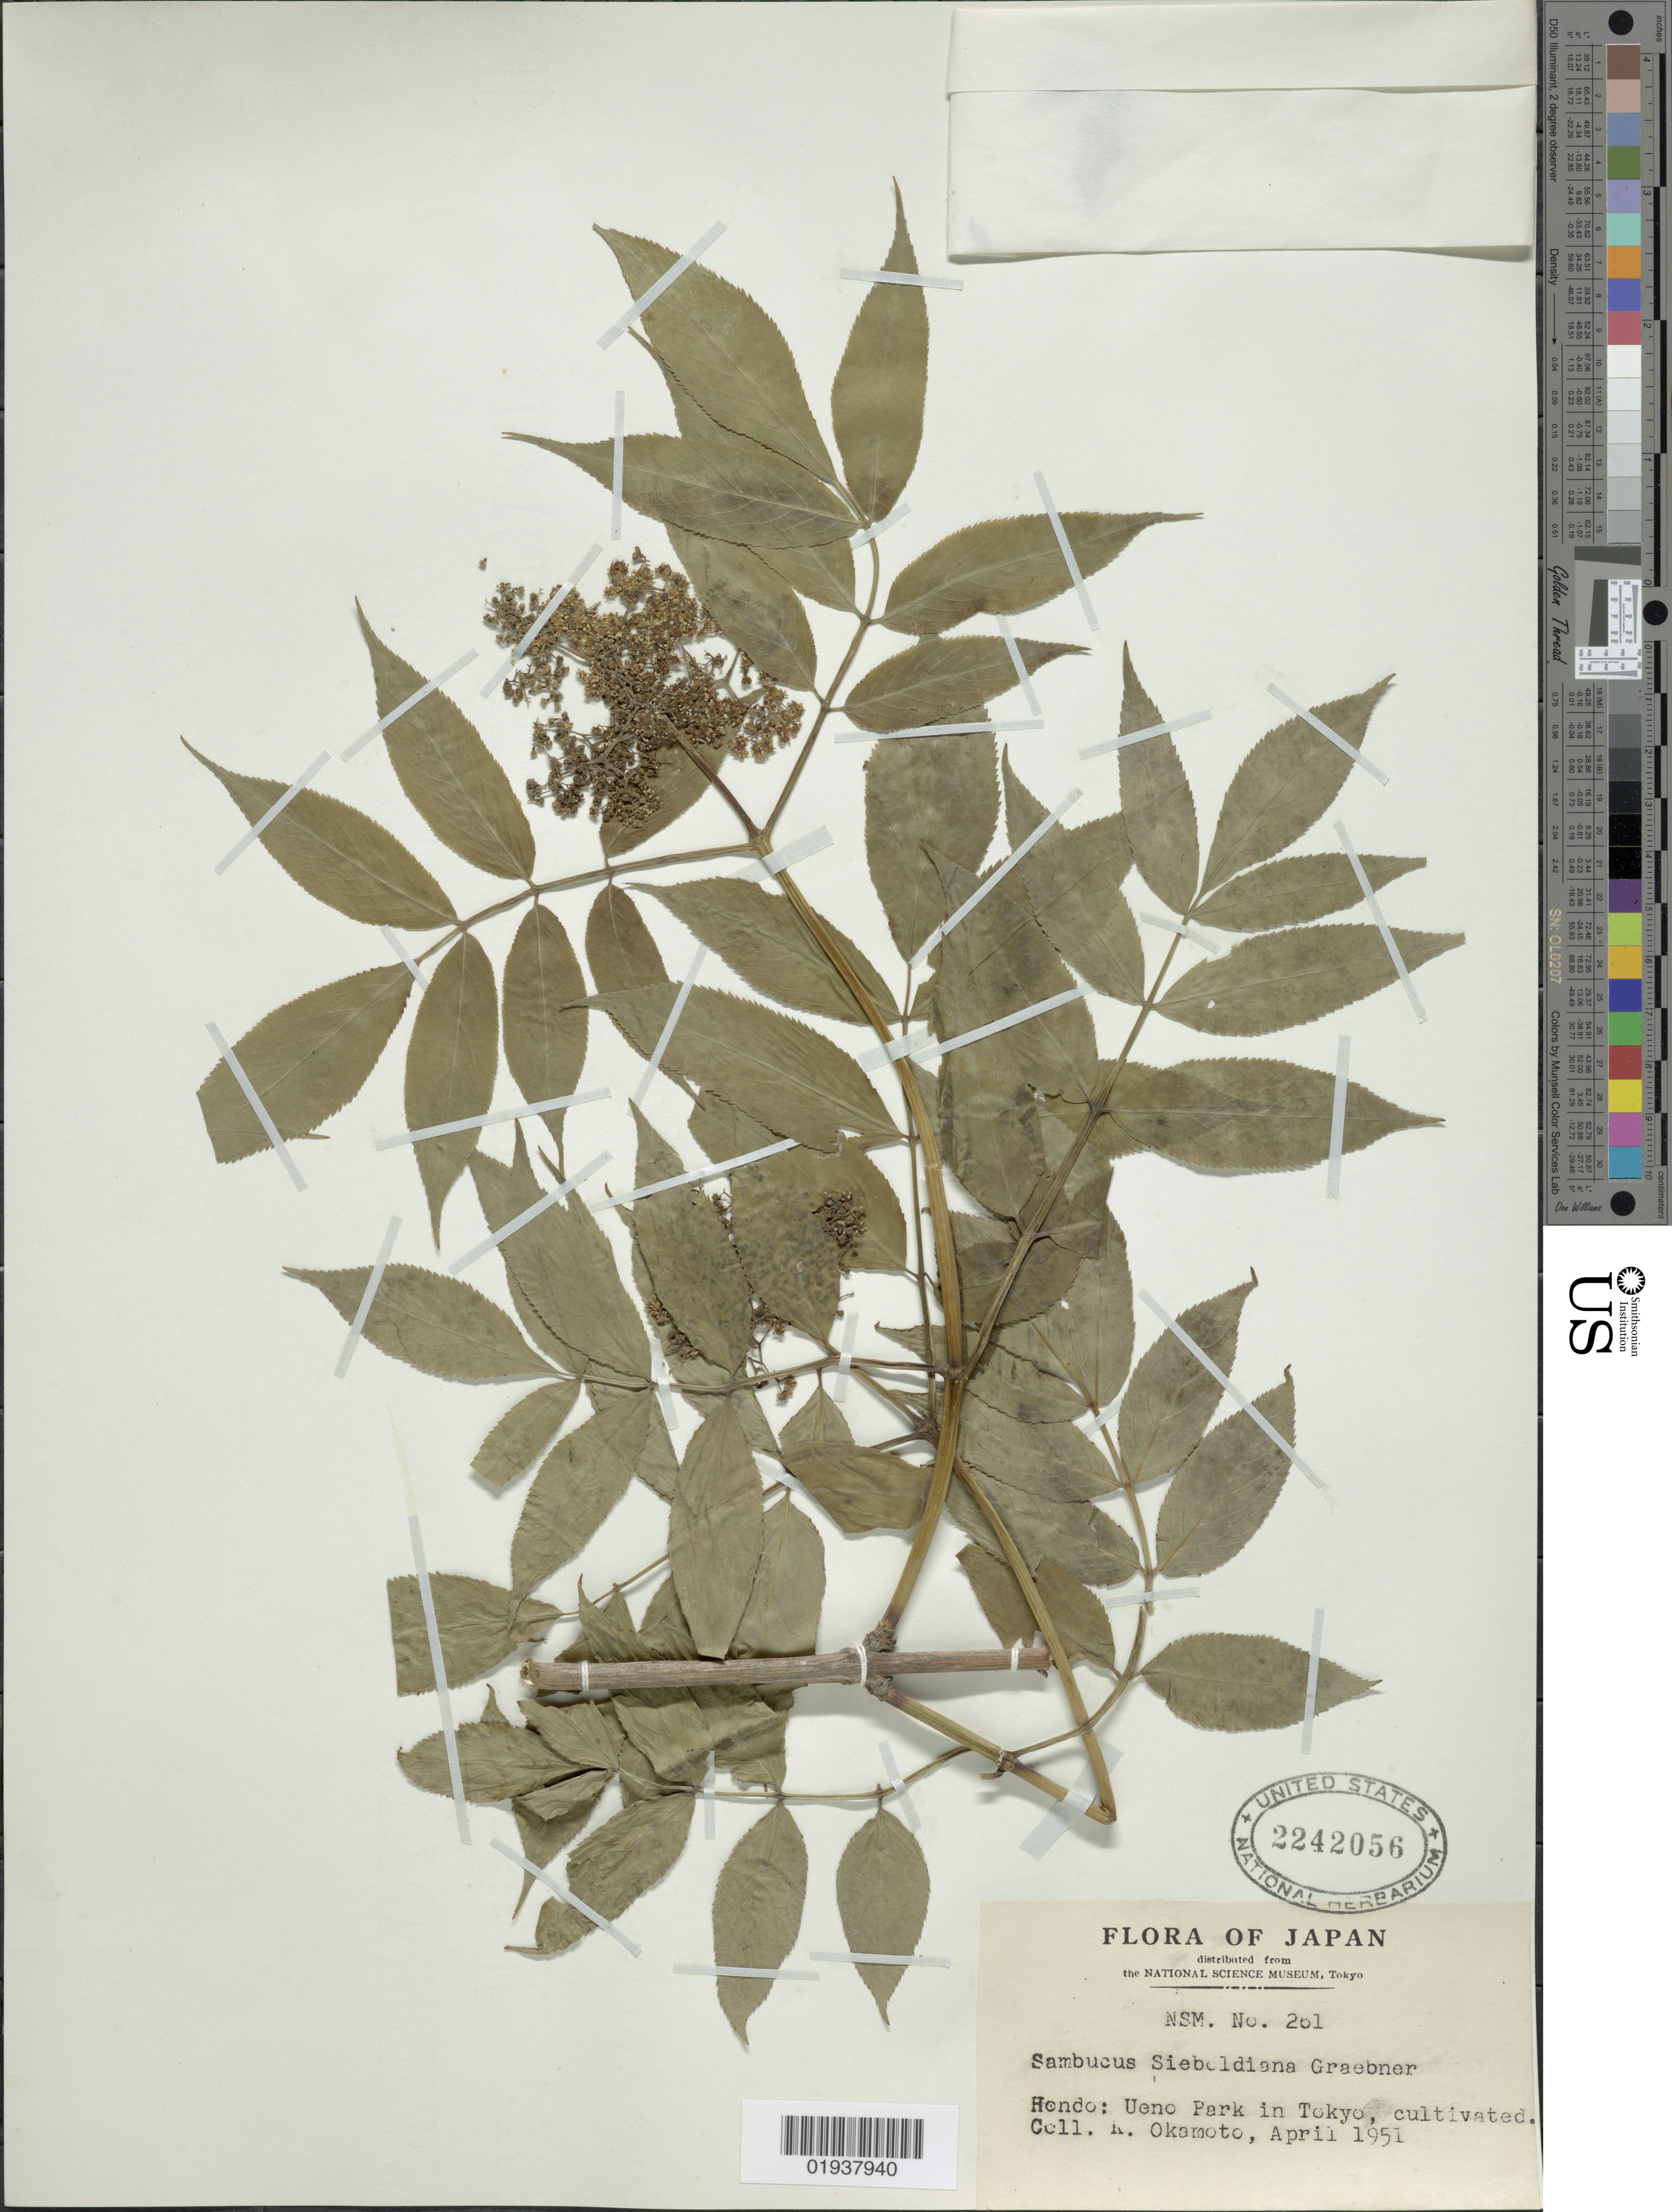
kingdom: Plantae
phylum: Tracheophyta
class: Magnoliopsida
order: Dipsacales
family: Viburnaceae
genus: Sambucus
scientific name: Sambucus racemosa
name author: L.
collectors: K. Okamoto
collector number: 261*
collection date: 1951-04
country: Japan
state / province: Tokyo, Federal City of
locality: Hondo, Ueno Park in Tokyo, cultivated.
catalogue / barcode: US 2242056